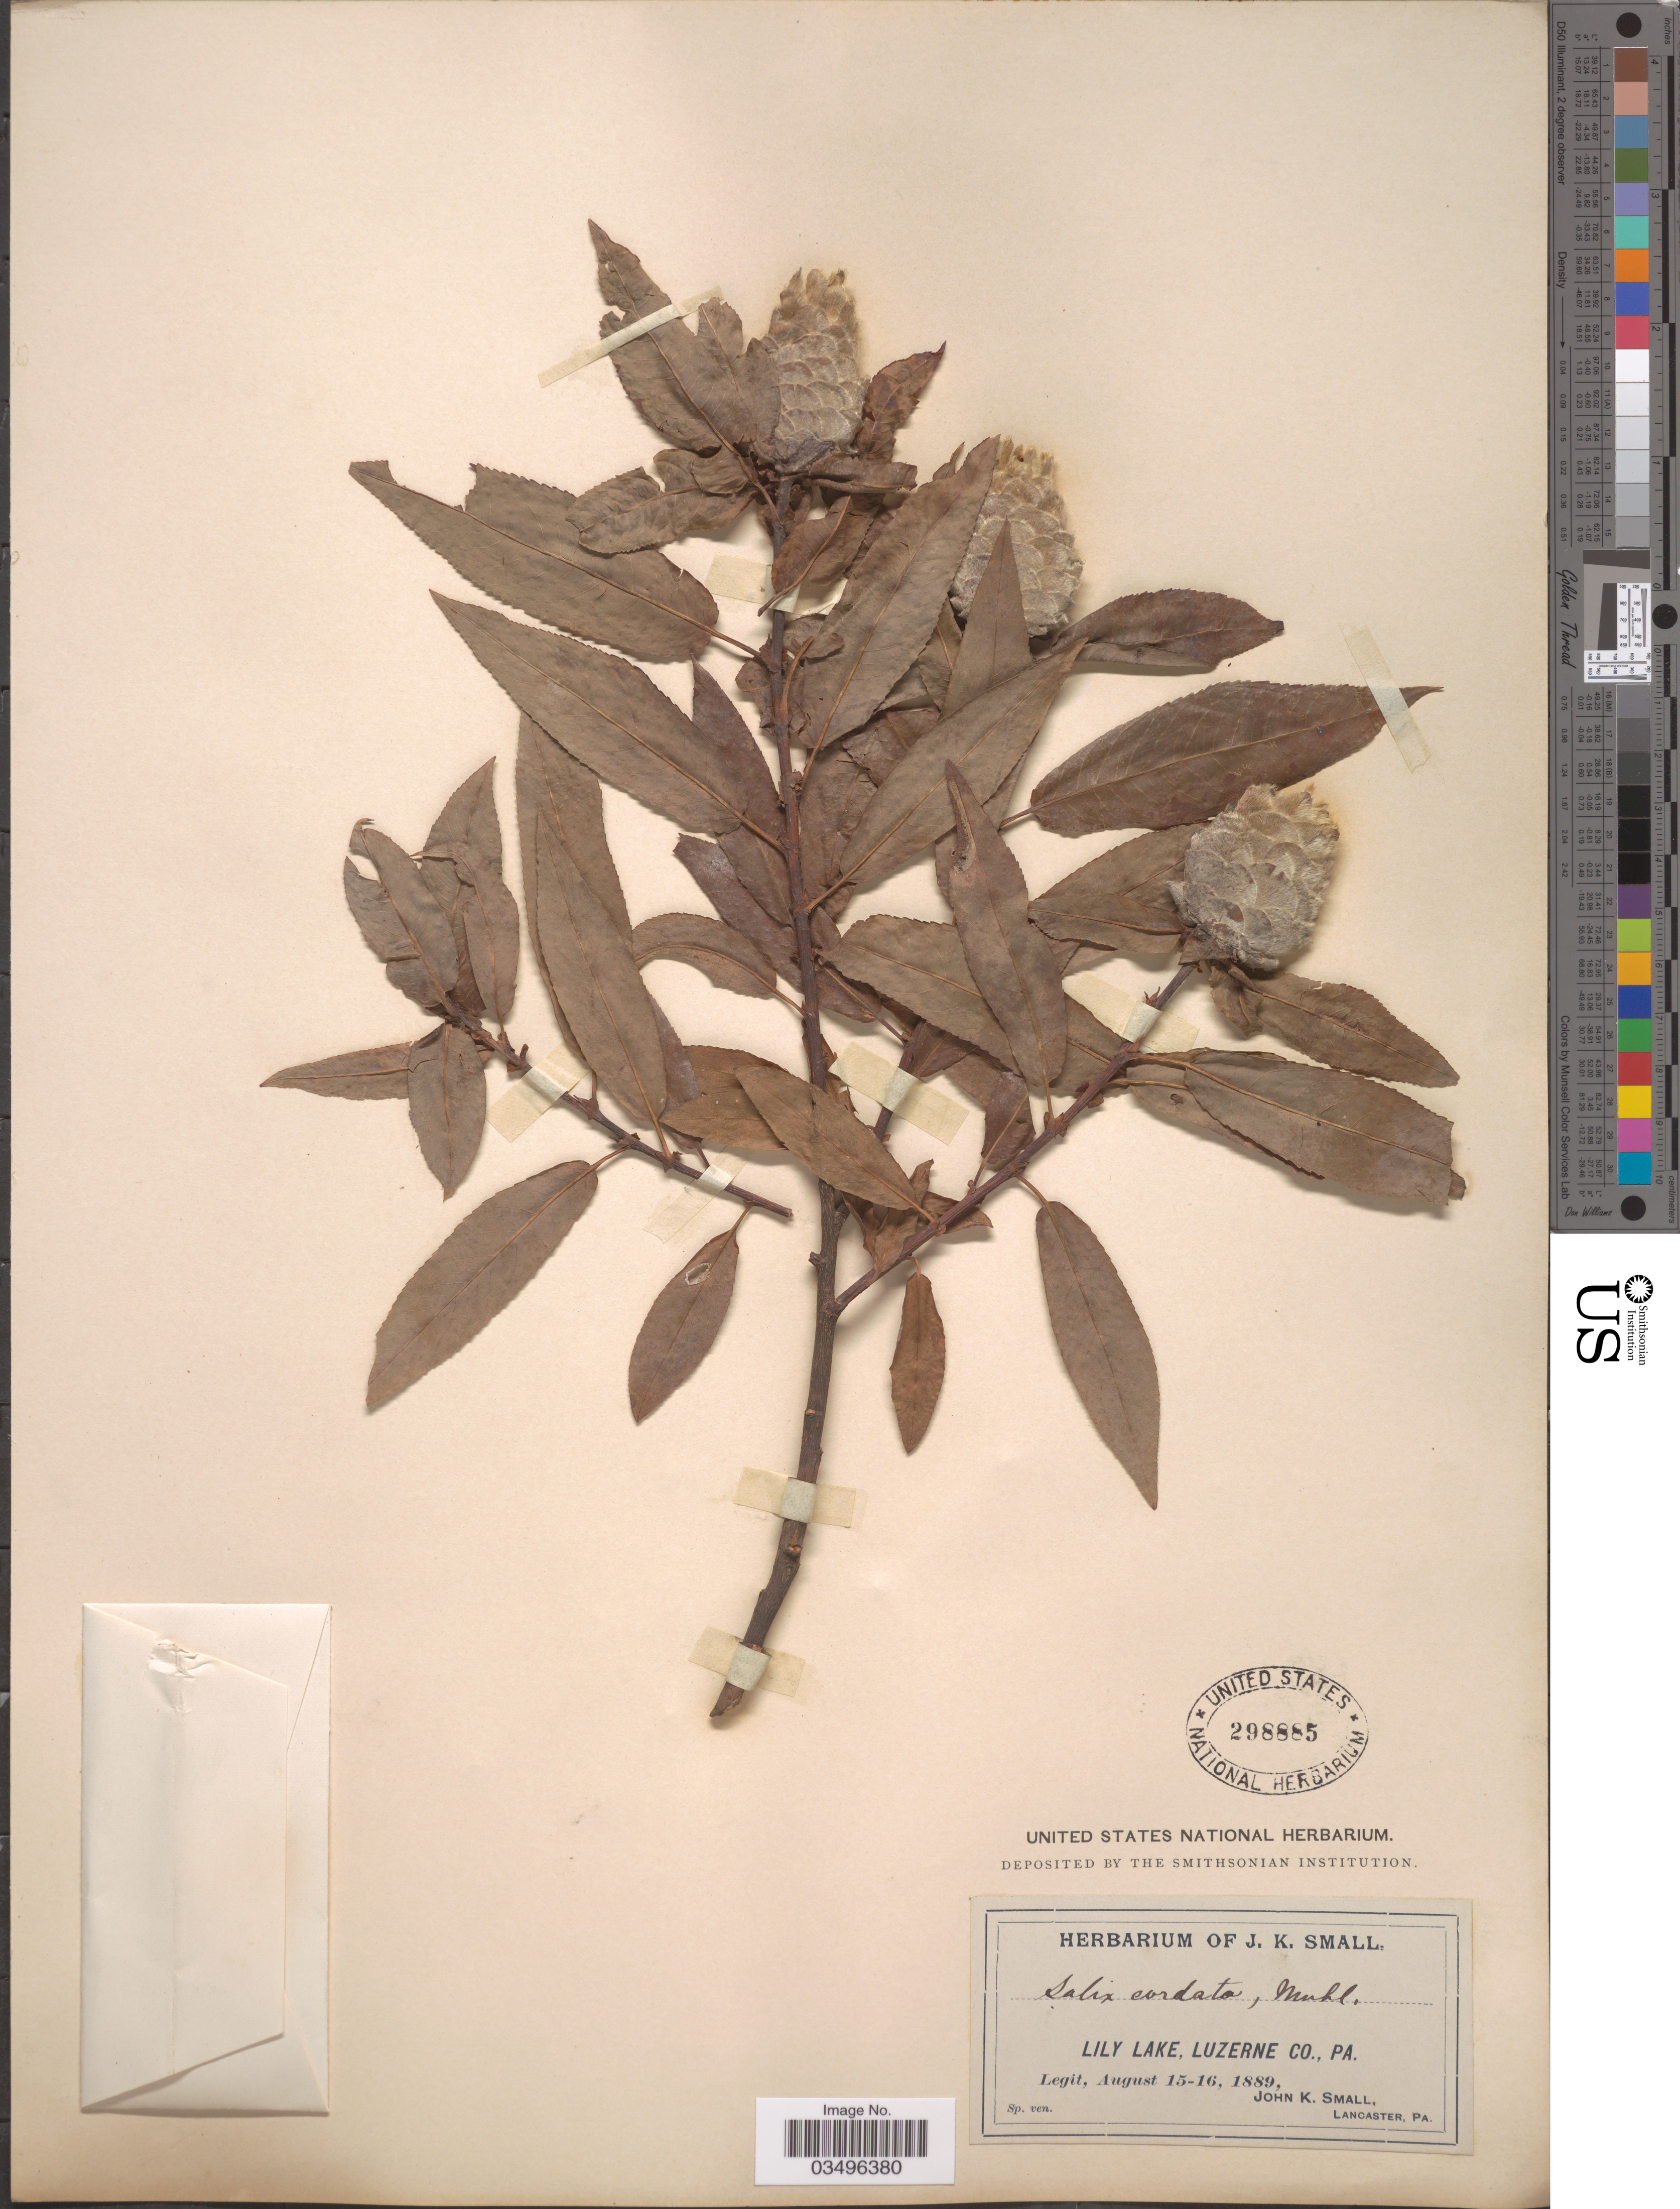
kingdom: Plantae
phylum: Tracheophyta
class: Magnoliopsida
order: Malpighiales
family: Salicaceae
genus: Salix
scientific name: Salix cordata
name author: Michx.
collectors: J. K. Small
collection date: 1889-08-15/1889-08-16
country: United States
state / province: Pennsylvania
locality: Lily Lake, Luzerne Co.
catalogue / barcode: US 298885